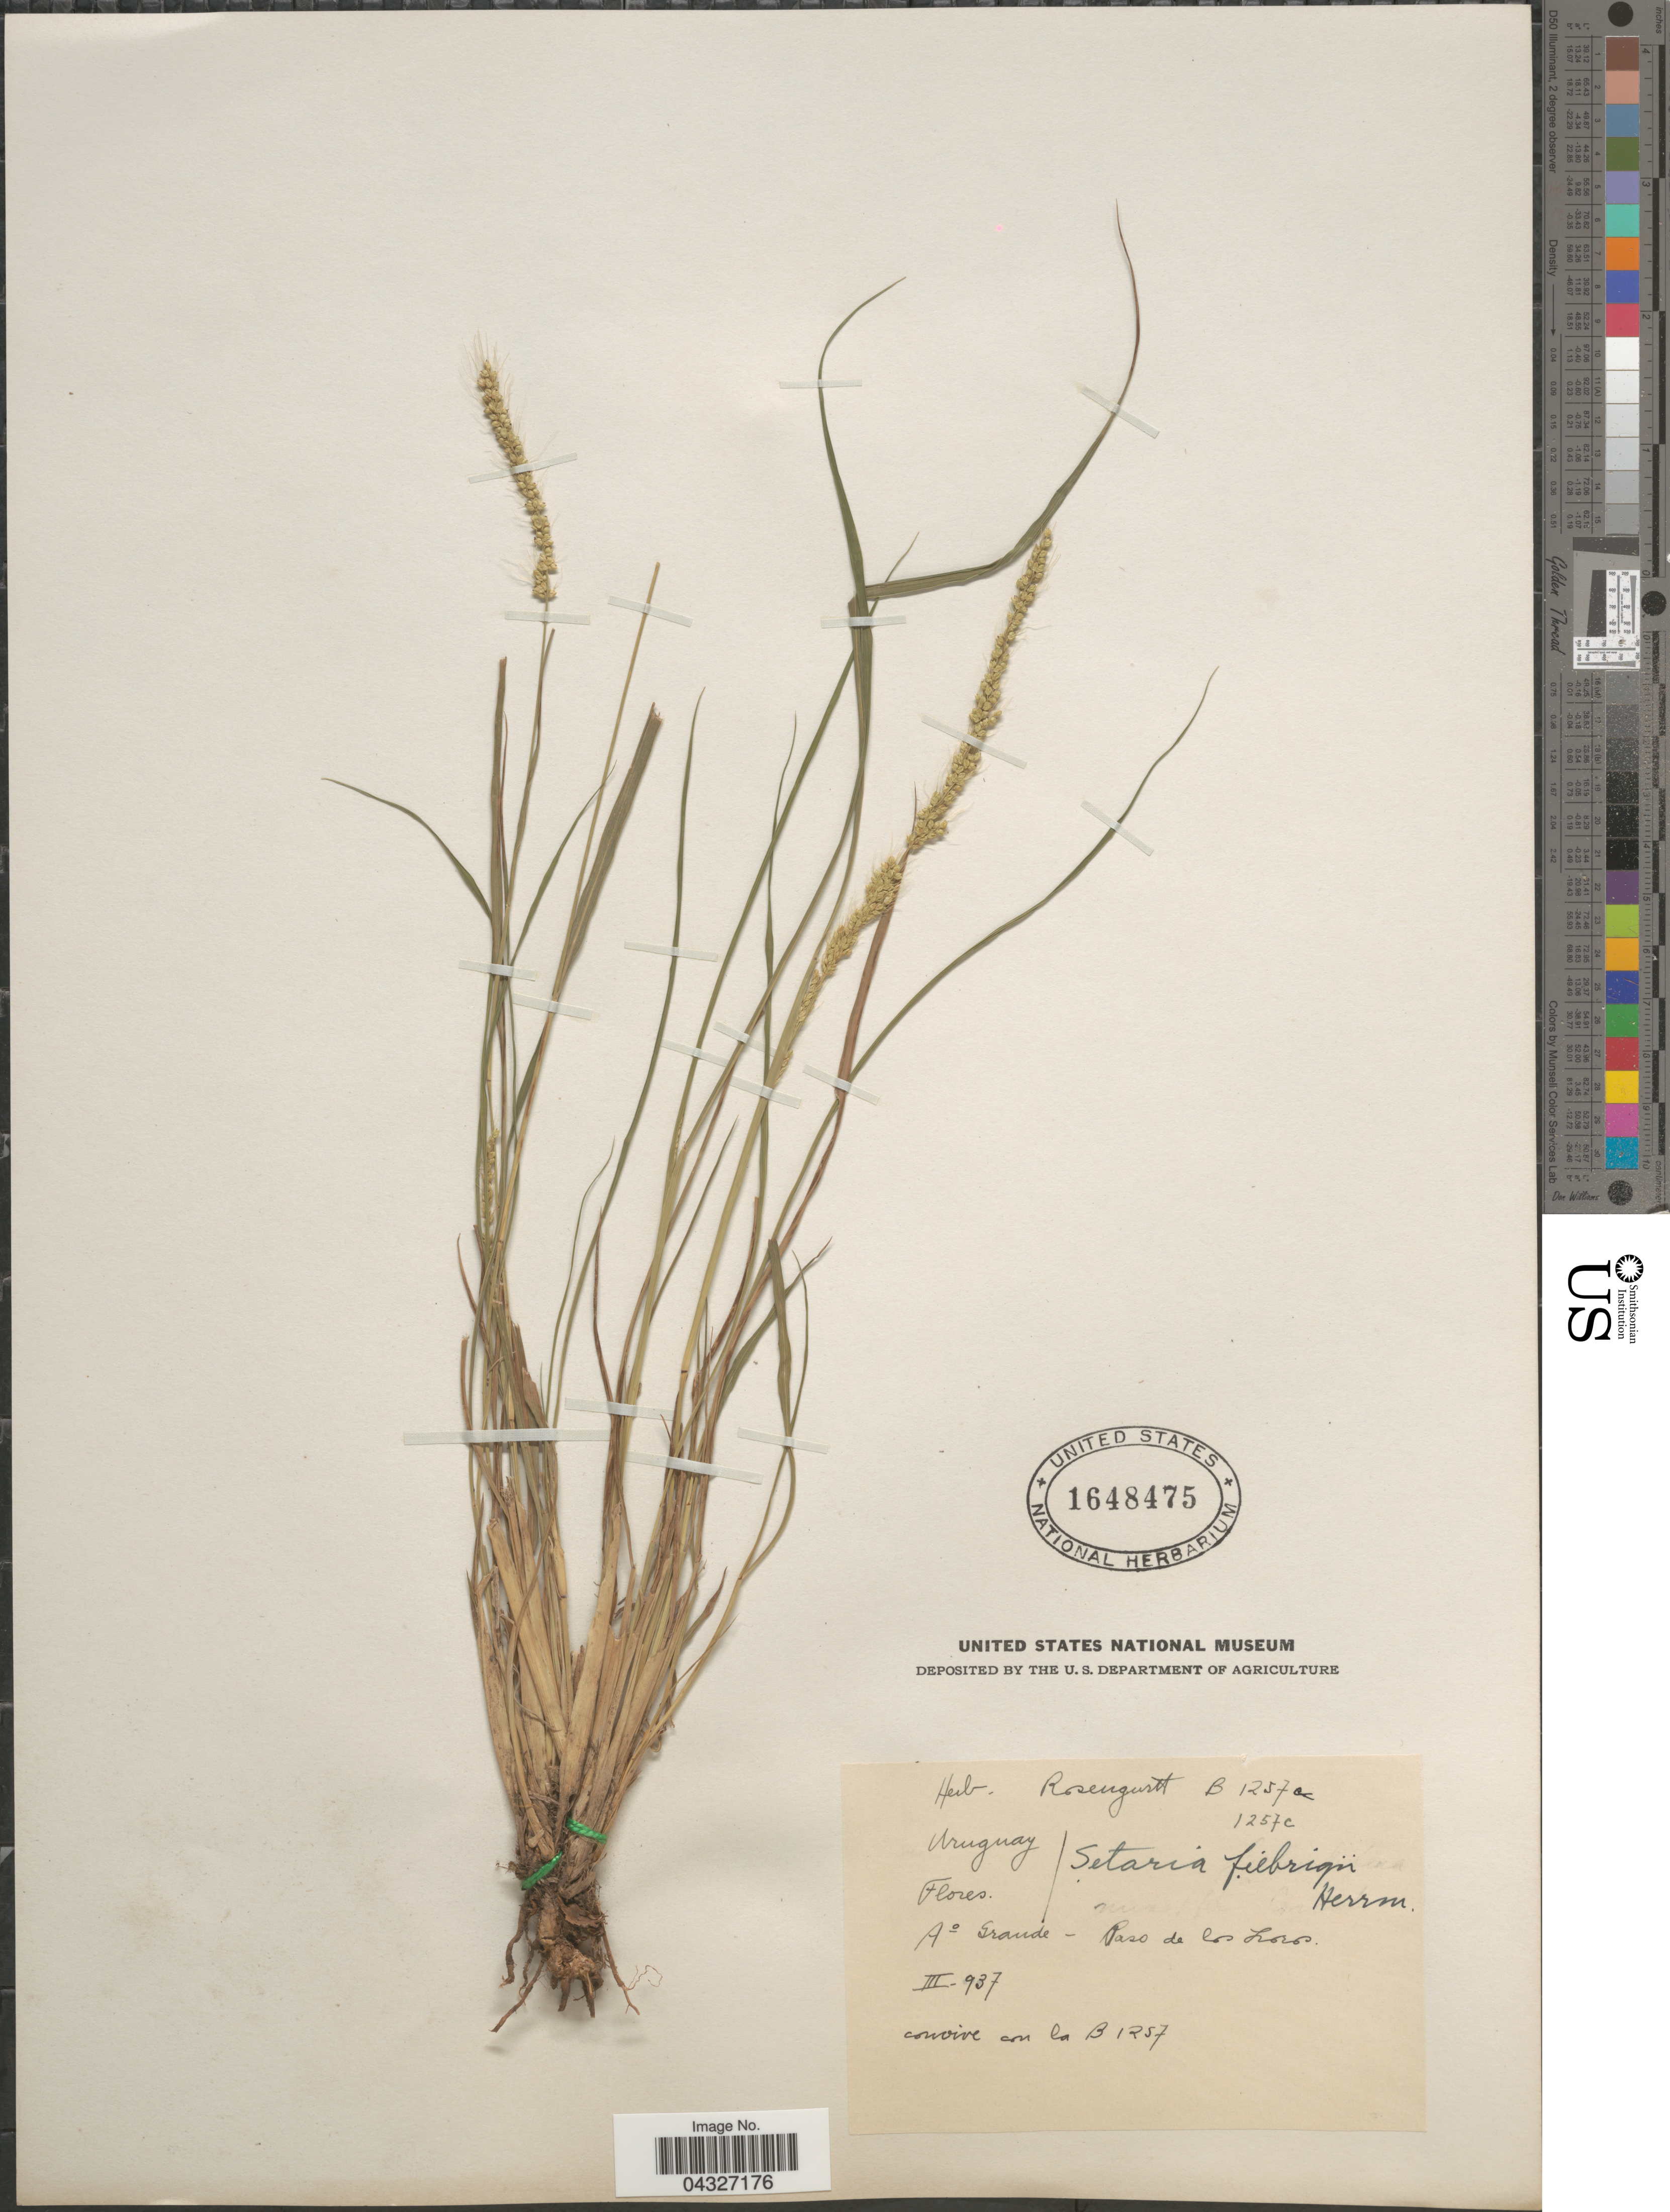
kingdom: Plantae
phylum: Tracheophyta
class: Liliopsida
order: Poales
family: Poaceae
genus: Setaria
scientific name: Setaria fiebrigii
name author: R.A.W. Herrm.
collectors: ex herb. Rosengurtt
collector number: B1257c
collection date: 1937-03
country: Uruguay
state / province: Flores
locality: Ao Grande - Paso de los Loros.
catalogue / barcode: US 1648475